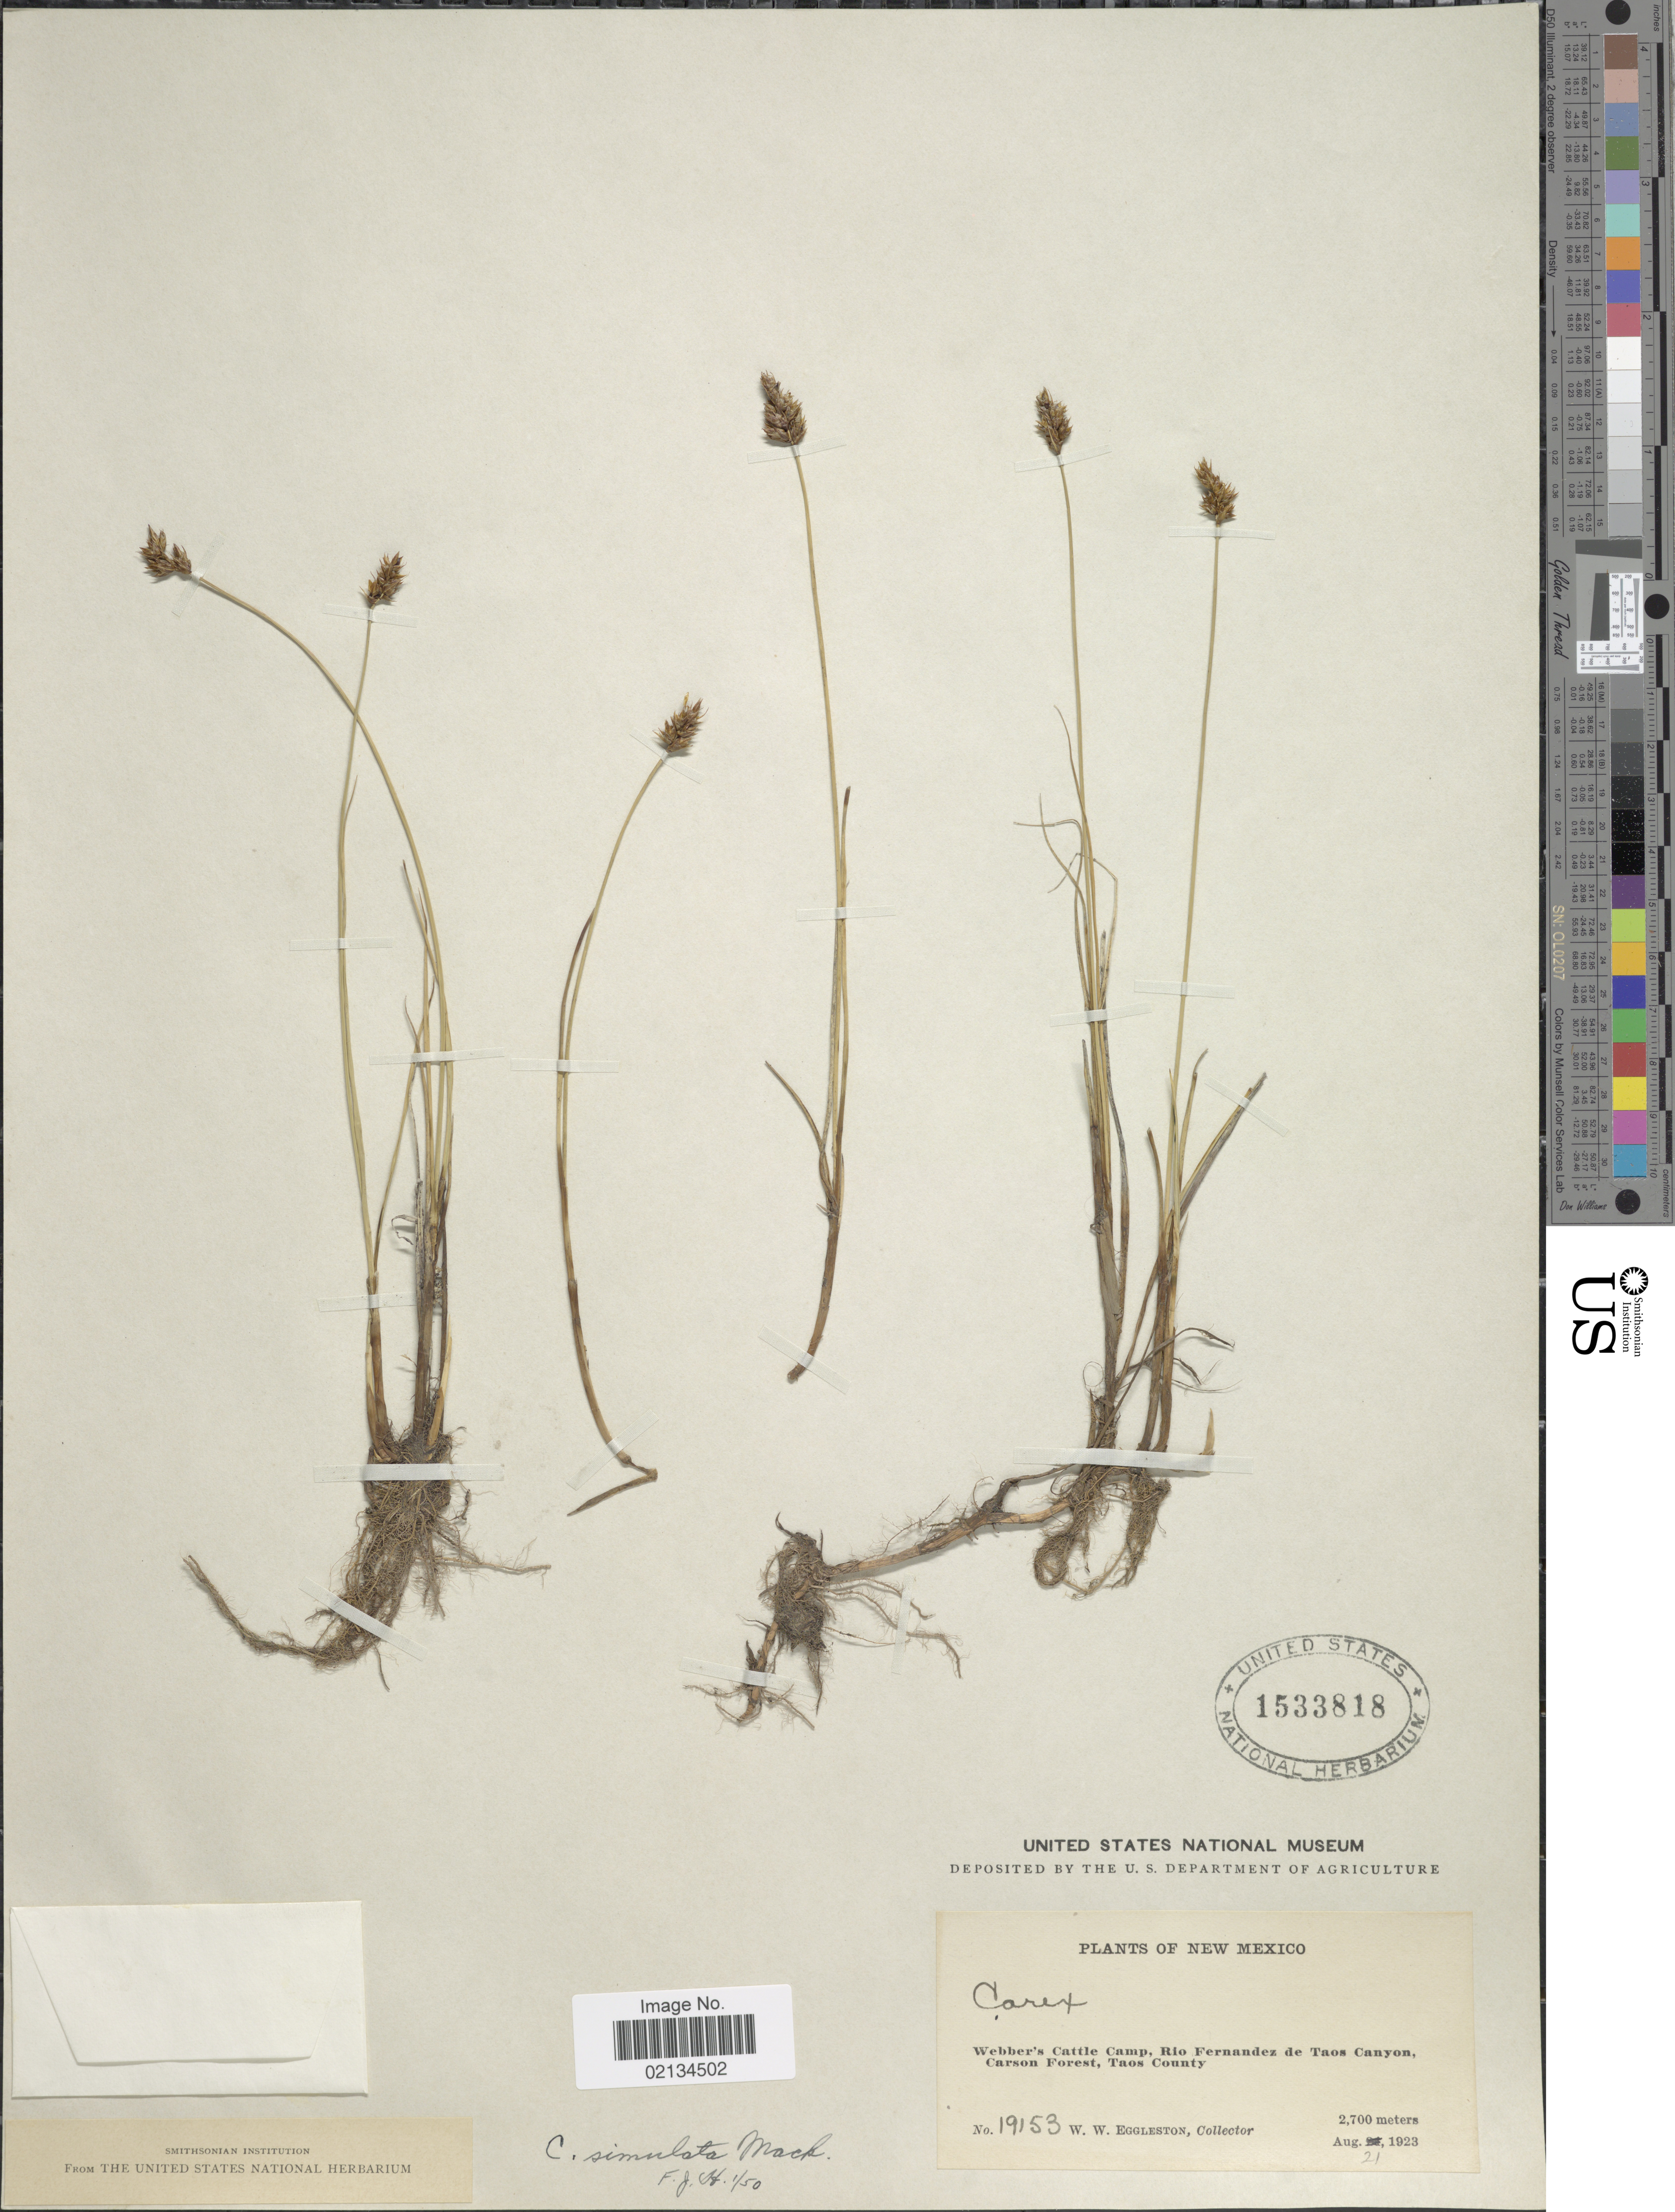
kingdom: Plantae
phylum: Tracheophyta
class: Liliopsida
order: Poales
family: Cyperaceae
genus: Carex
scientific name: Carex simulata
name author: Mack.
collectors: W. W. Eggleston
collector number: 19153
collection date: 1923-08-21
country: United States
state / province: New Mexico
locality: Webber's Cattle Camp, Rio Fernandez de Taos Canyon, Carson Forest, Taos County.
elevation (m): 2700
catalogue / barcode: US 1533818